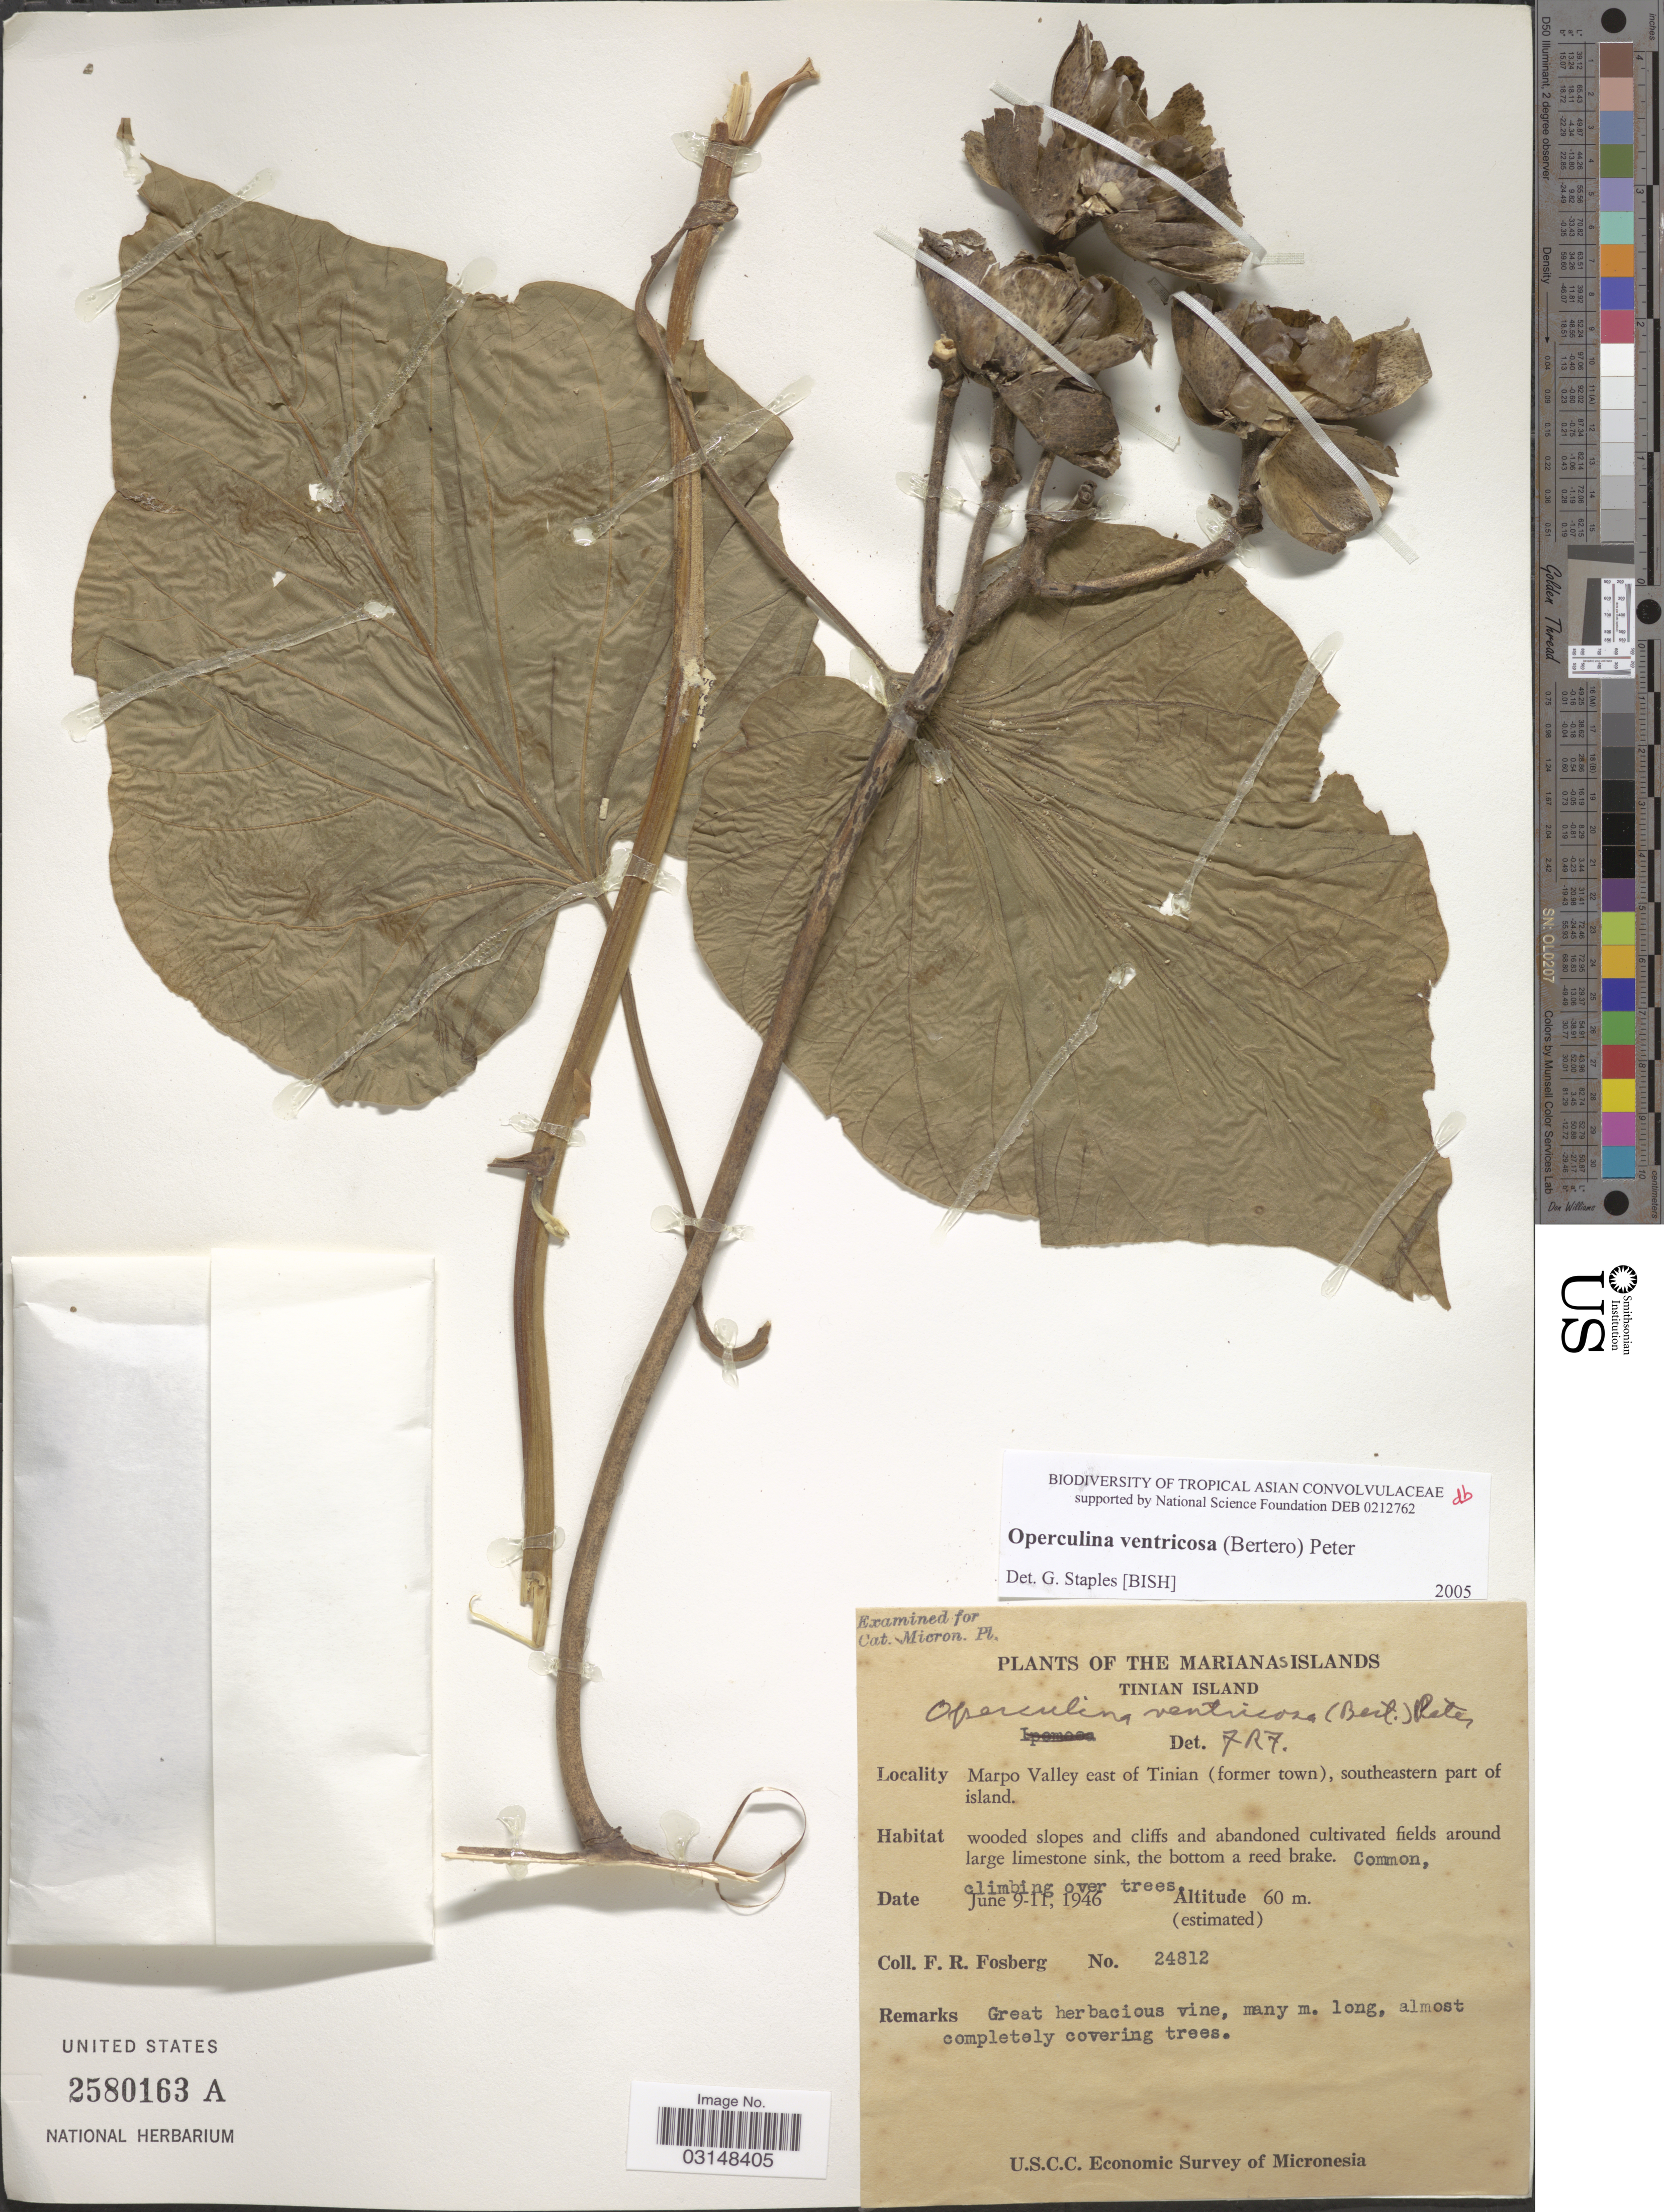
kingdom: Plantae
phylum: Tracheophyta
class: Magnoliopsida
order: Solanales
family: Convolvulaceae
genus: Operculina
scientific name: Operculina ventricosa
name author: (Aubl.) Barb. Rodr.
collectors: F. R. Fosberg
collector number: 24812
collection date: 1946-06-09/1946-06-11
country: Northern Mariana Islands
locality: The Mariana Islands, Tinian Island. Marpo Valley east of Tinian (former town), southeastern part of island.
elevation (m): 60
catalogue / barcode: US 2580163A